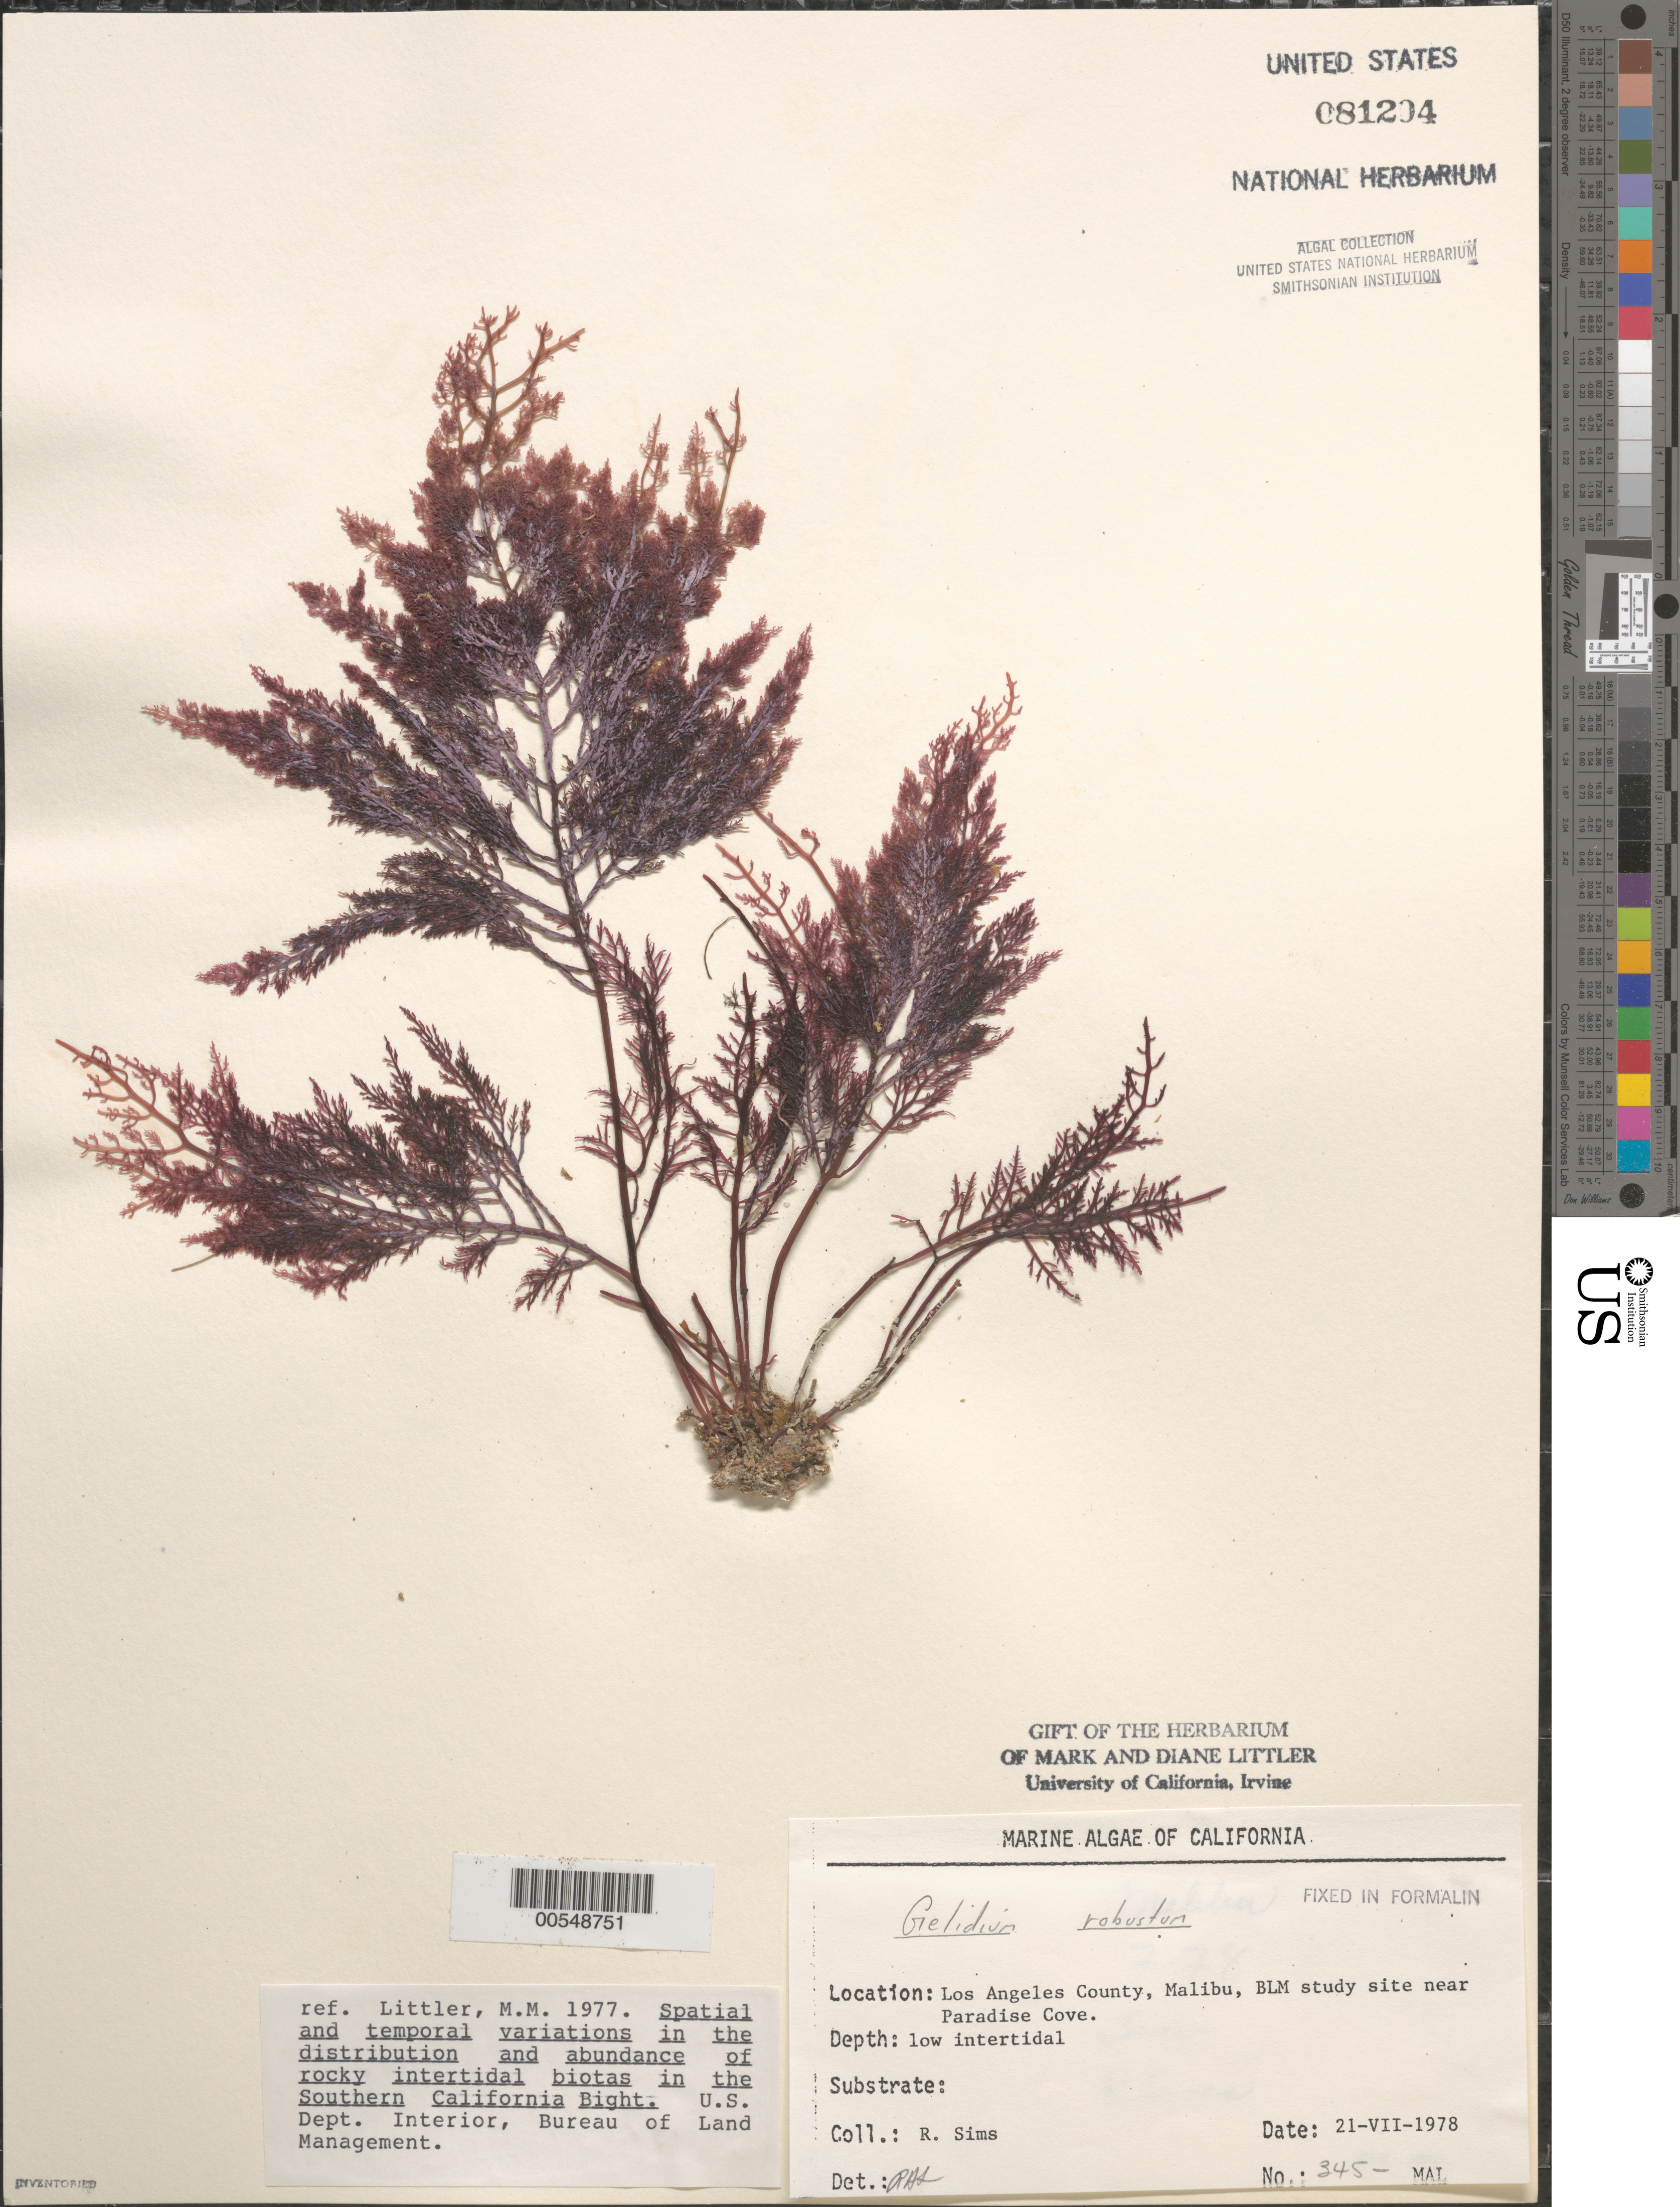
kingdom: Plantae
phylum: Rhodophyta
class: Florideophyceae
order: Gelidiales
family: Gelidiaceae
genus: Gelidium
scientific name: Gelidium robustum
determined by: Sims, Robert H.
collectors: R. H. Sims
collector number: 345-mal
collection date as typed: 21 Jul 1978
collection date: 1978-07-21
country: United States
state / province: California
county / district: Los Angeles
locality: Malibu, near Paradise Cove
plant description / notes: BLM-SOCALBIGHT Rocky Intertidal Survey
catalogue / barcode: US 81204